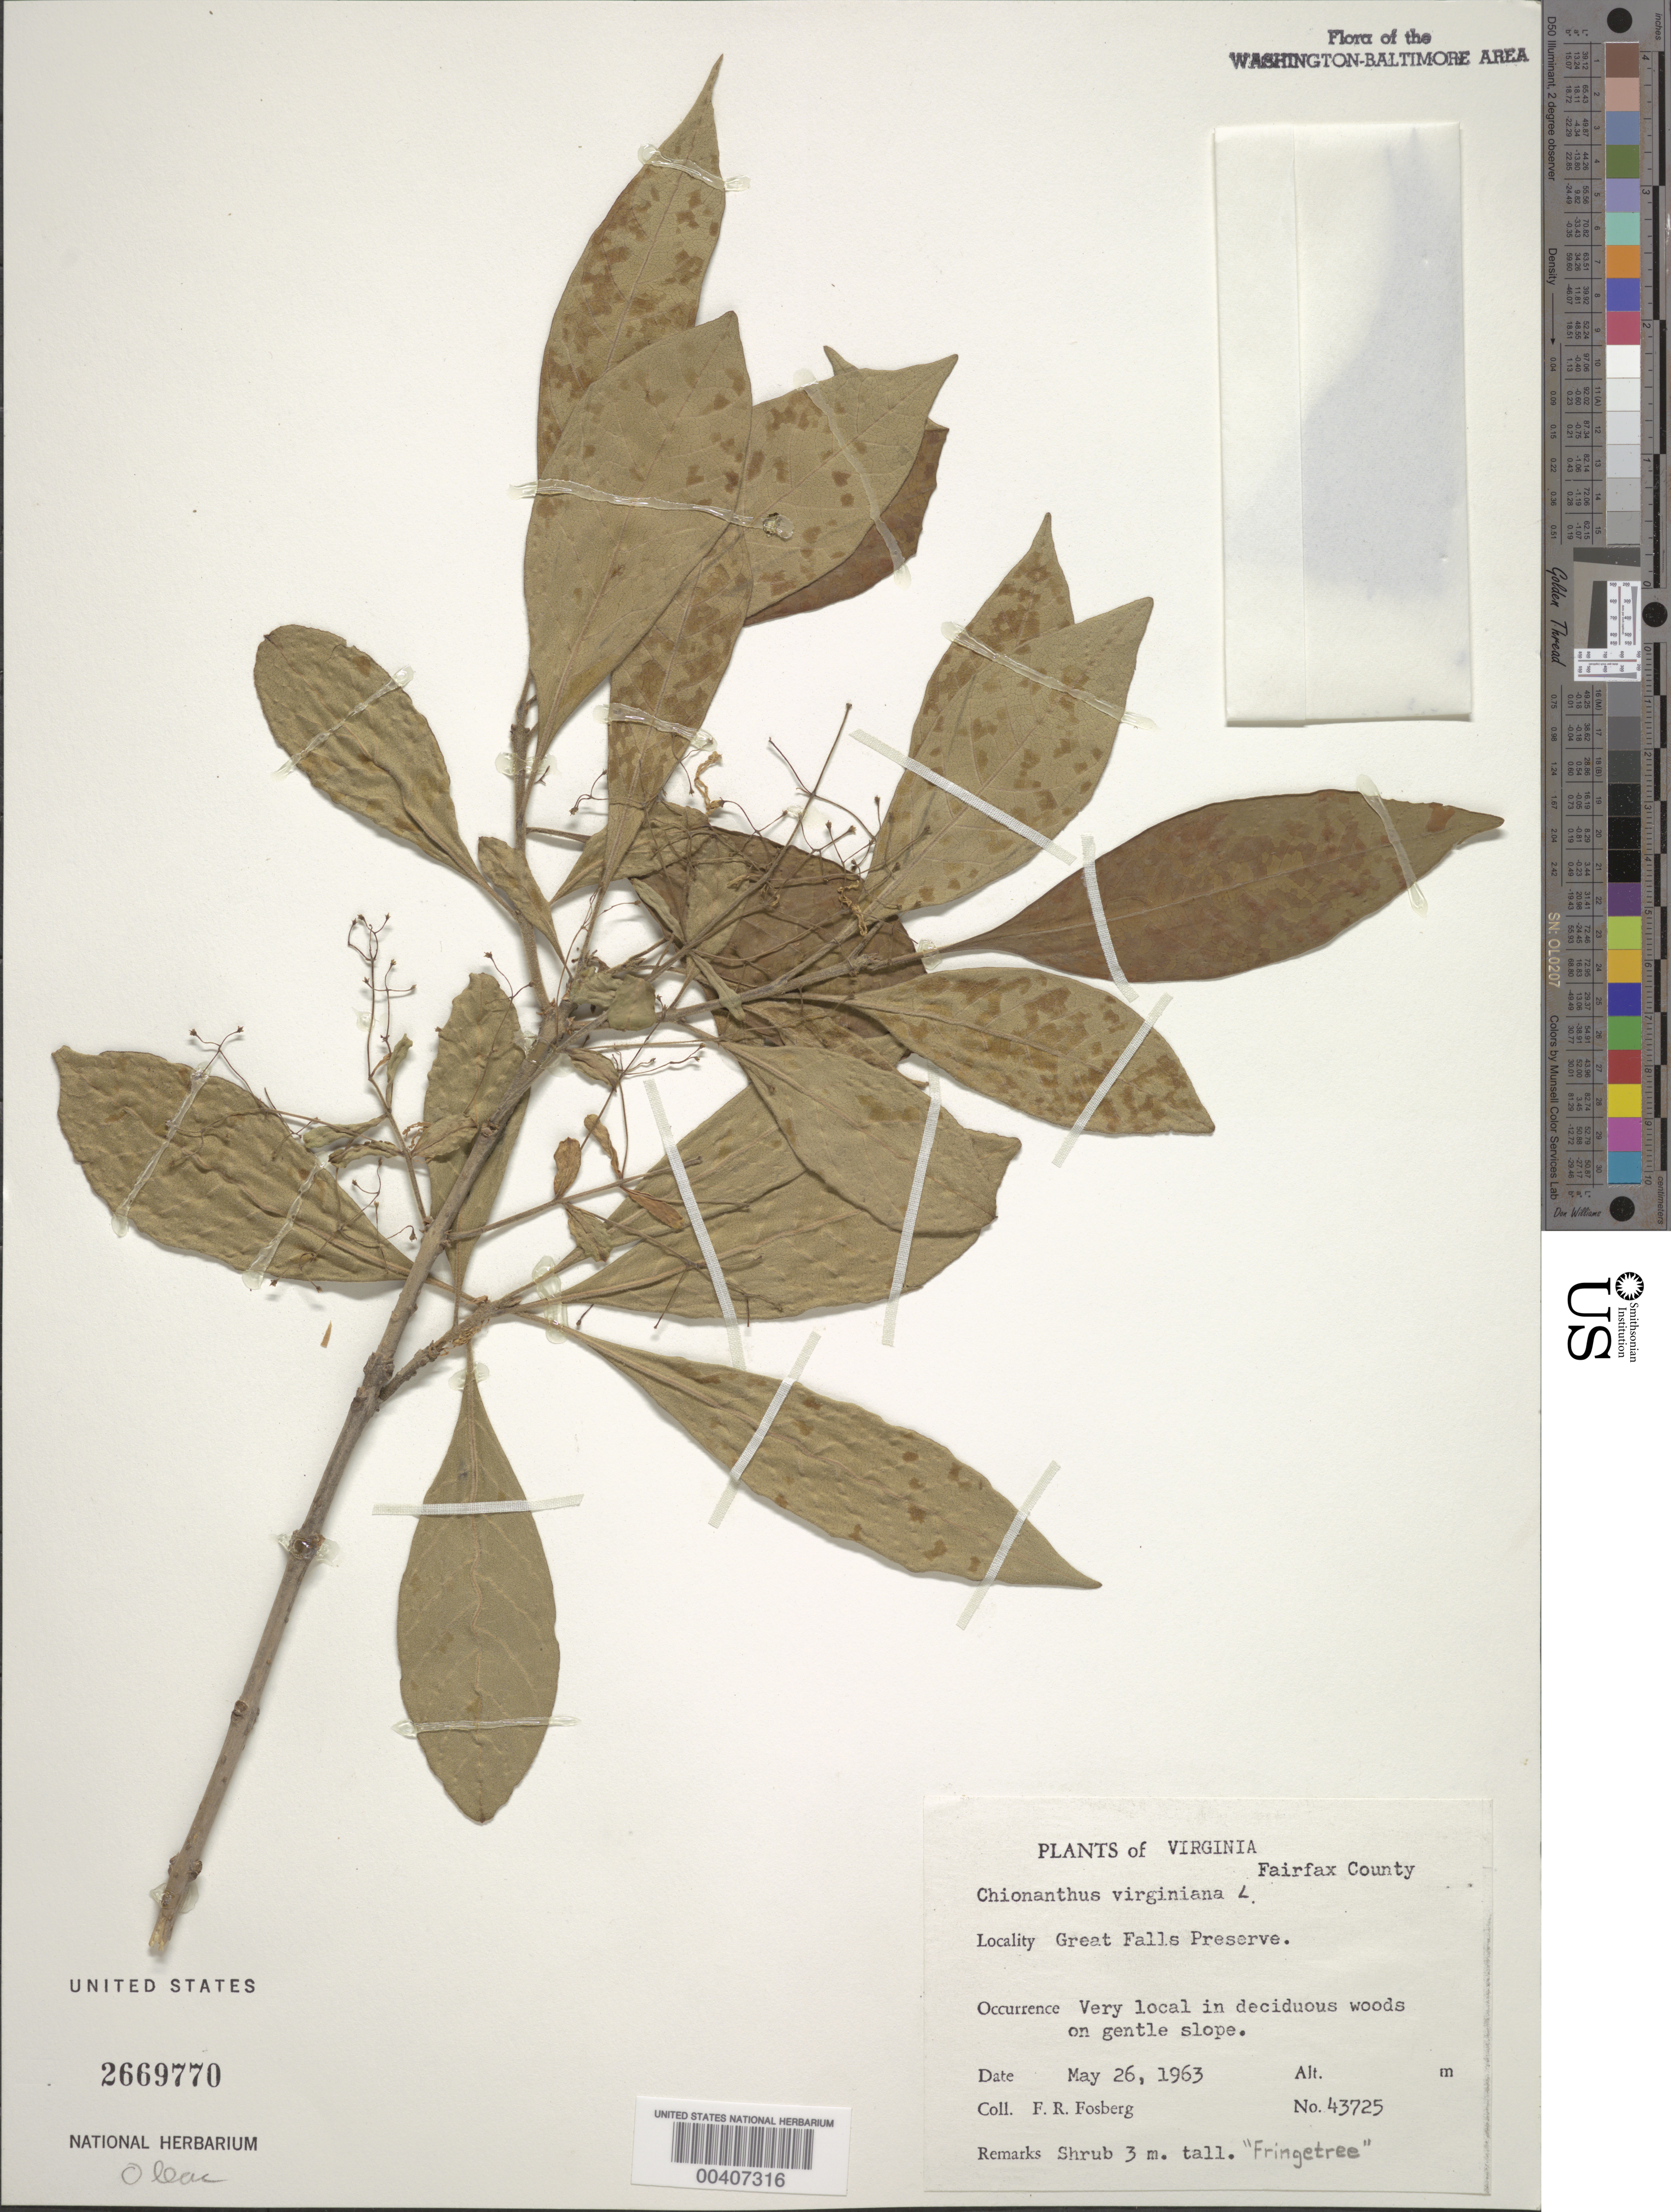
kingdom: Plantae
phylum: Tracheophyta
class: Magnoliopsida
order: Lamiales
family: Oleaceae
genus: Chionanthus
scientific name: Chionanthus virginicus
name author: L.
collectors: F. R. Fosberg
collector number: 43725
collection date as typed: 26 May 1963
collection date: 1963-05-26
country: United States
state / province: Virginia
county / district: Fairfax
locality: Great Falls Preserve C. and O. Canal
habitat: Deciduous woods, gentle slope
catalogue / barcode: US 2669770